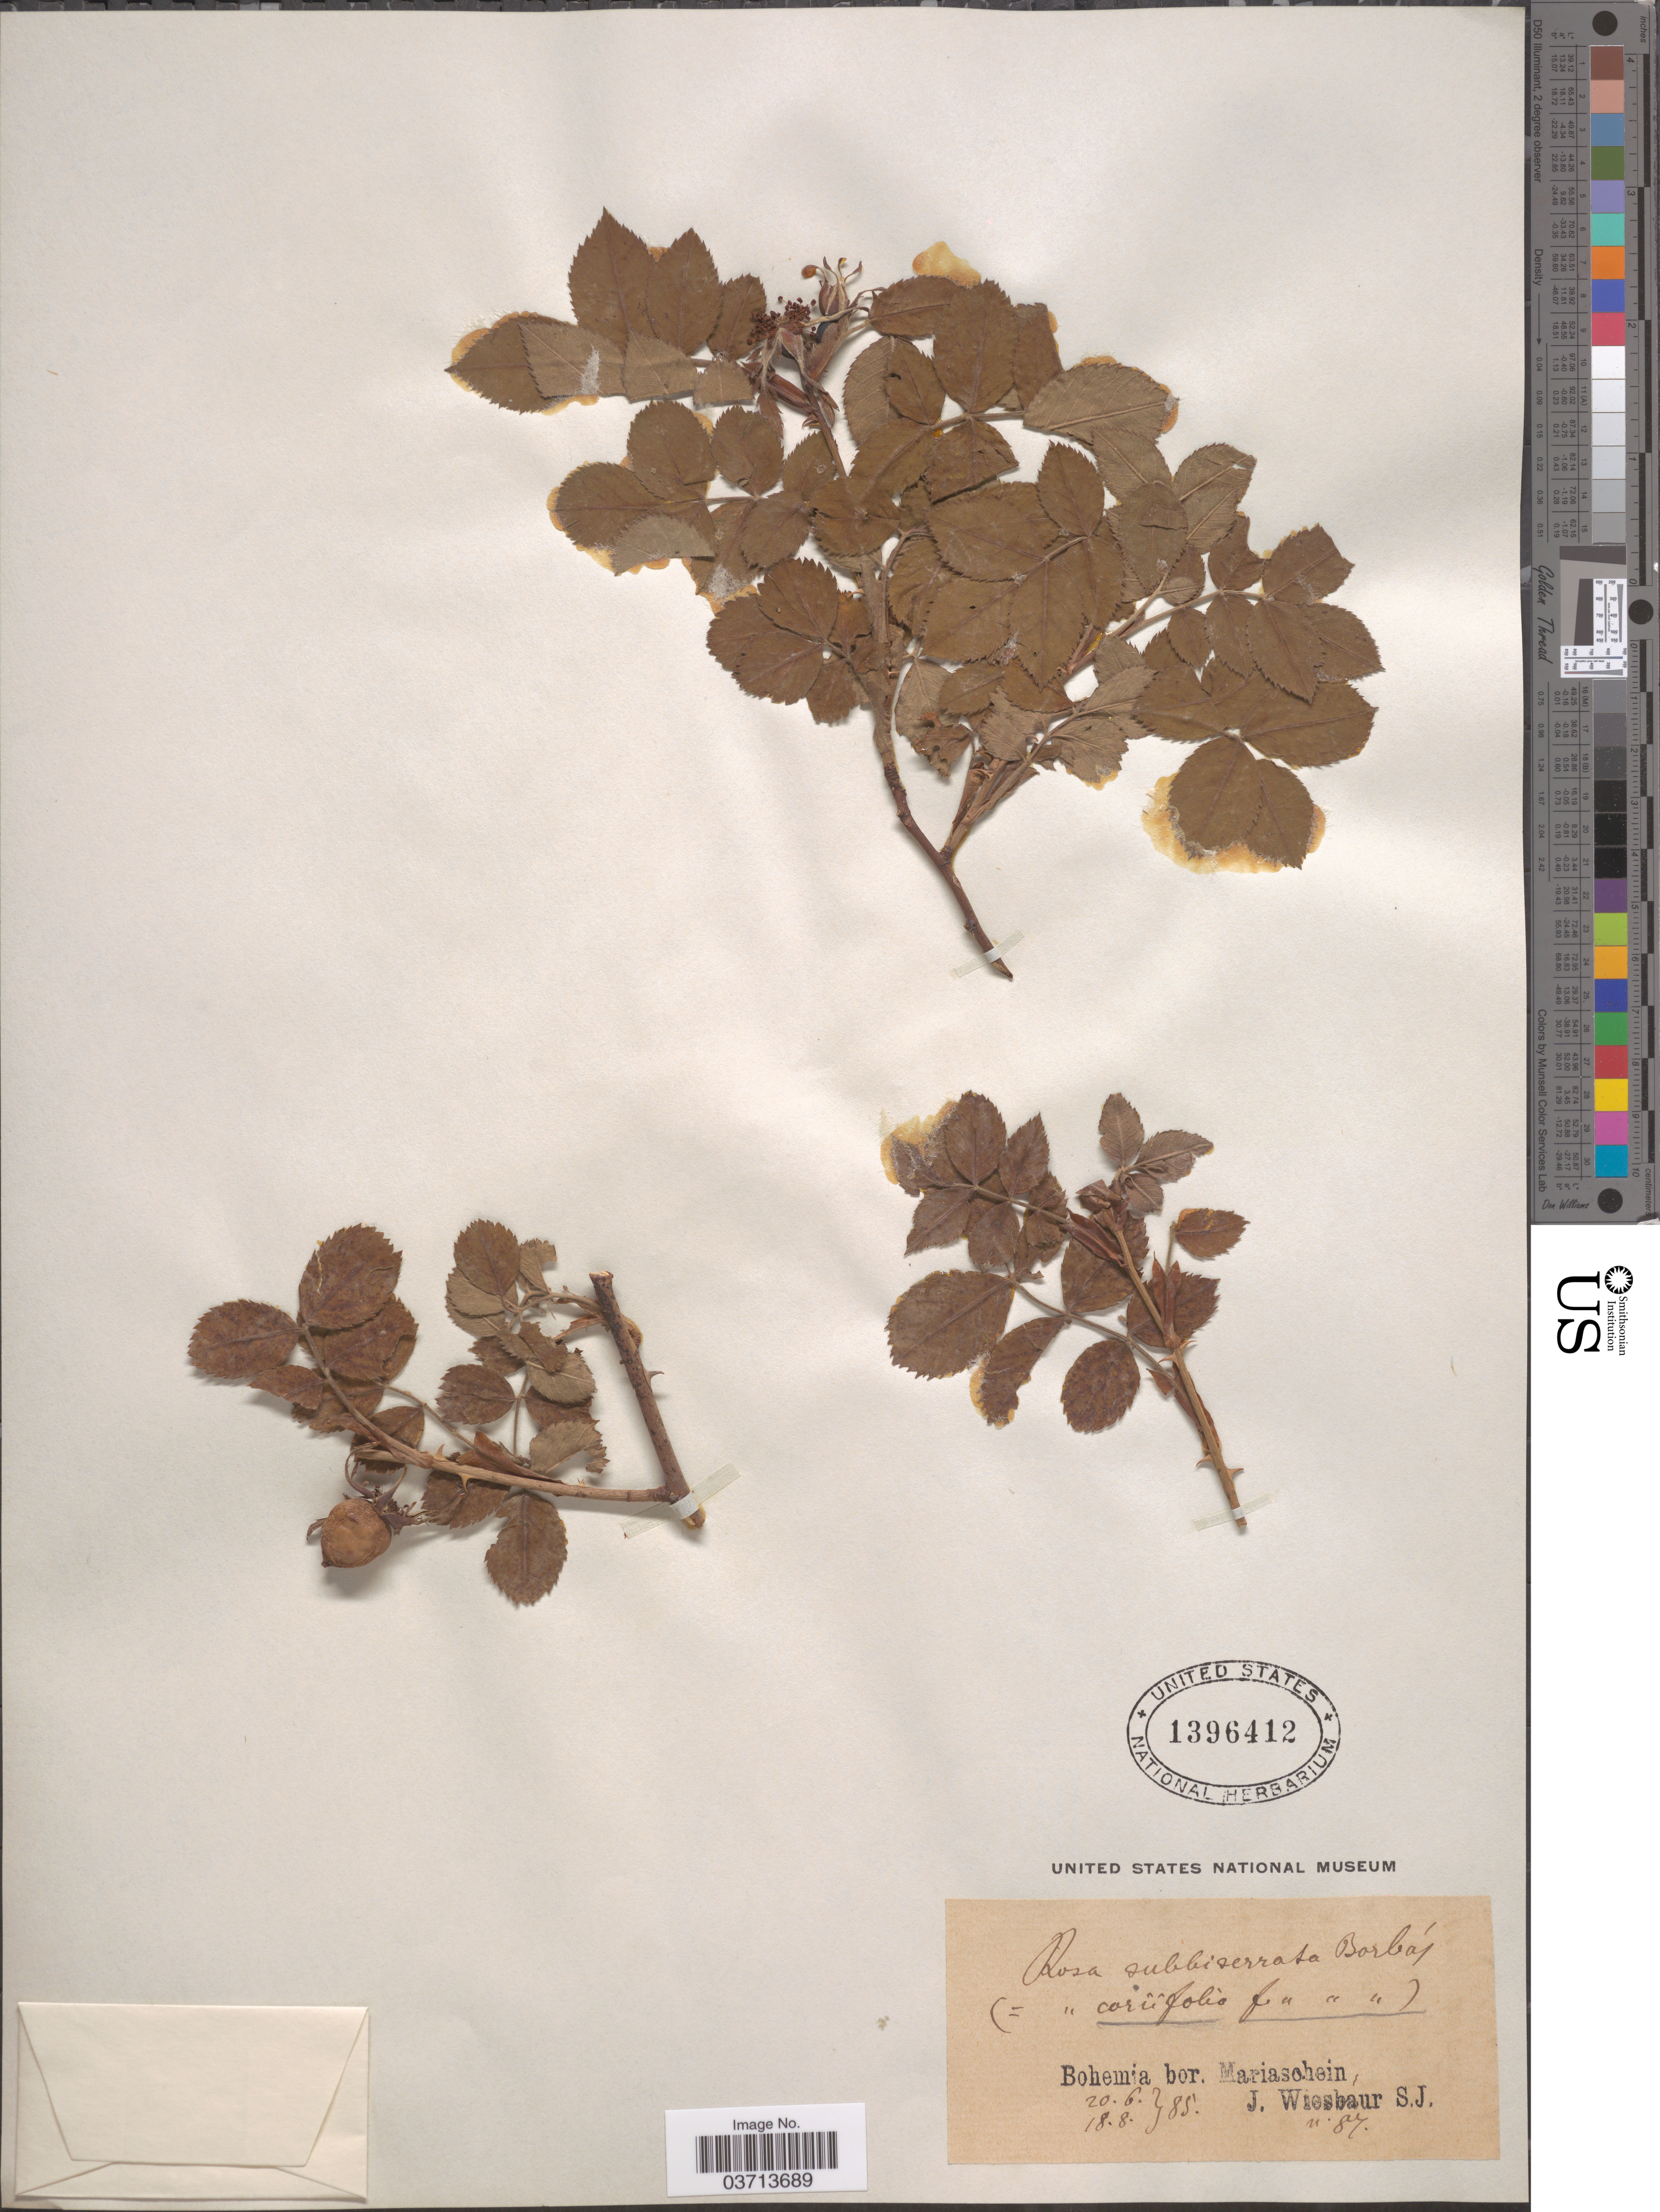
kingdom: Plantae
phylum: Tracheophyta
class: Magnoliopsida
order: Rosales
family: Rosaceae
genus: Rosa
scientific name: Rosa subbiserrata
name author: Borbás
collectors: J. Wiesbaur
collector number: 87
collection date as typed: Transcribed d/m/y: 20/6/85 to 18/8/85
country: Czechia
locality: Bohemia bor. Mariaschein.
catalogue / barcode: US 1396412